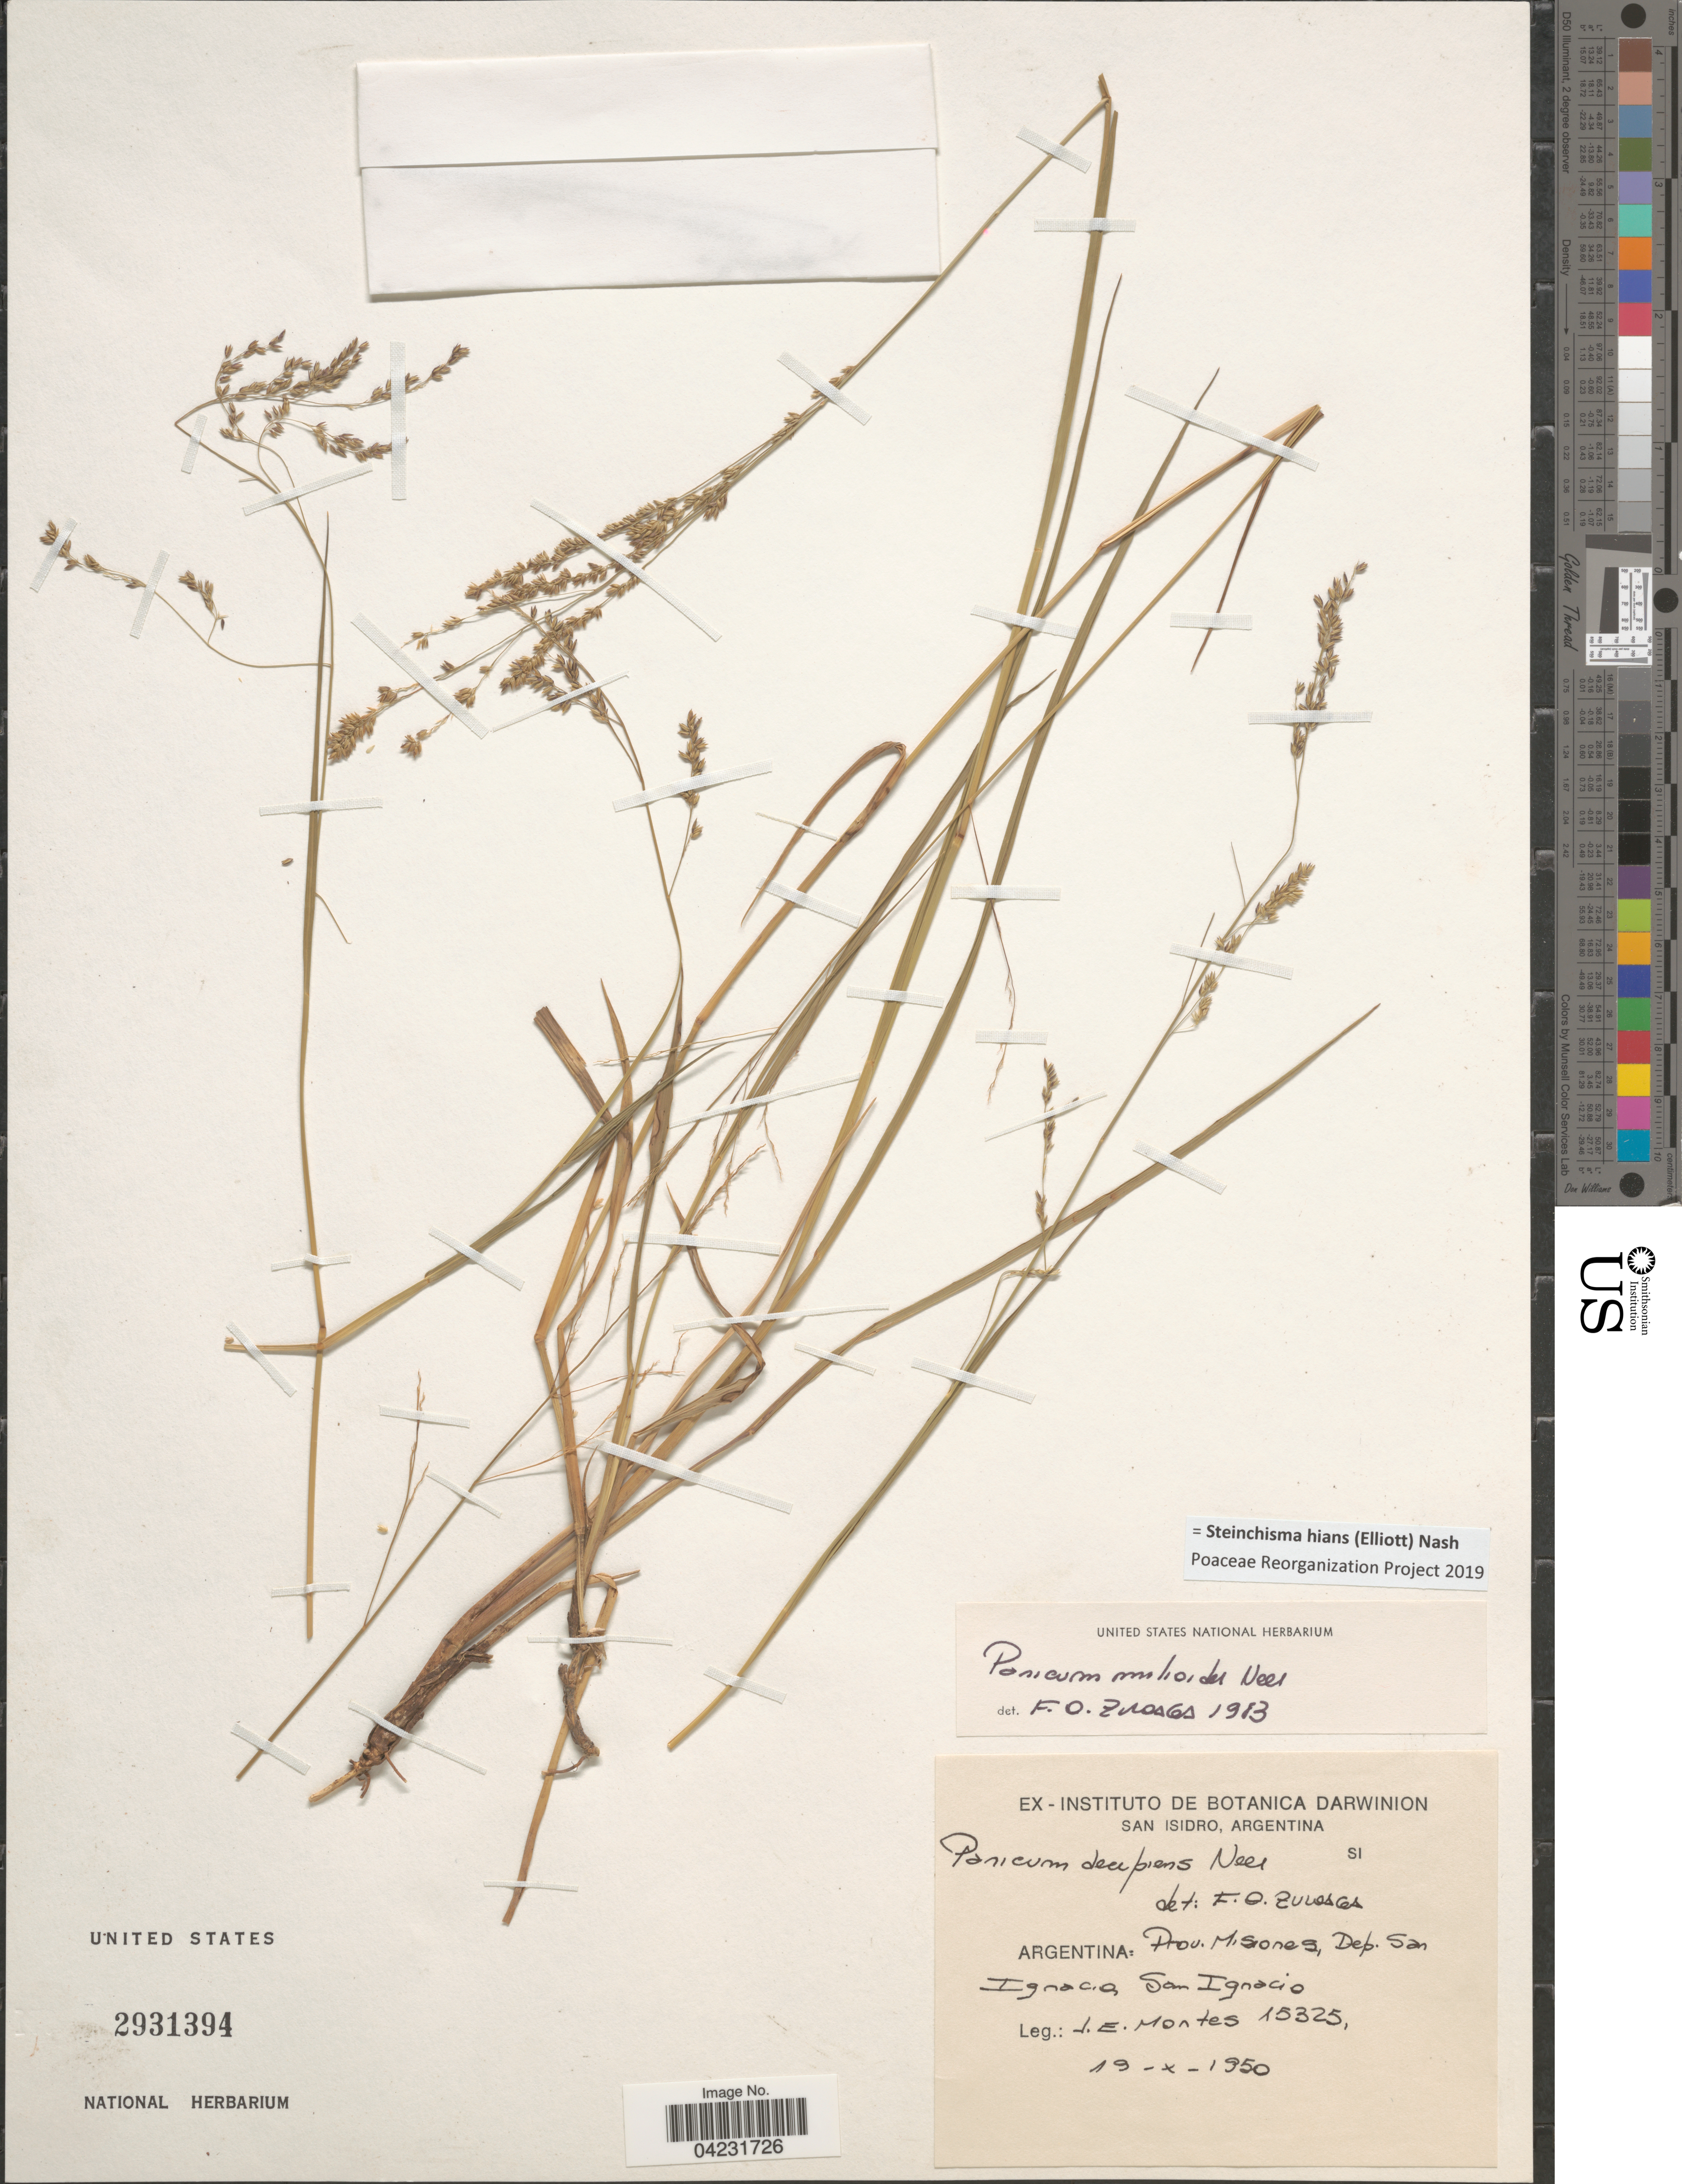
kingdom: Plantae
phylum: Tracheophyta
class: Liliopsida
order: Poales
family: Poaceae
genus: Steinchisma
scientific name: Steinchisma hians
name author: (Elliott) Nash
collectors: J. E. Montes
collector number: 15325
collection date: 1950-10-19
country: Argentina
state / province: Misiones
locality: Dep. San Ignacio, San Ignacio.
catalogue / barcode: US 2931394